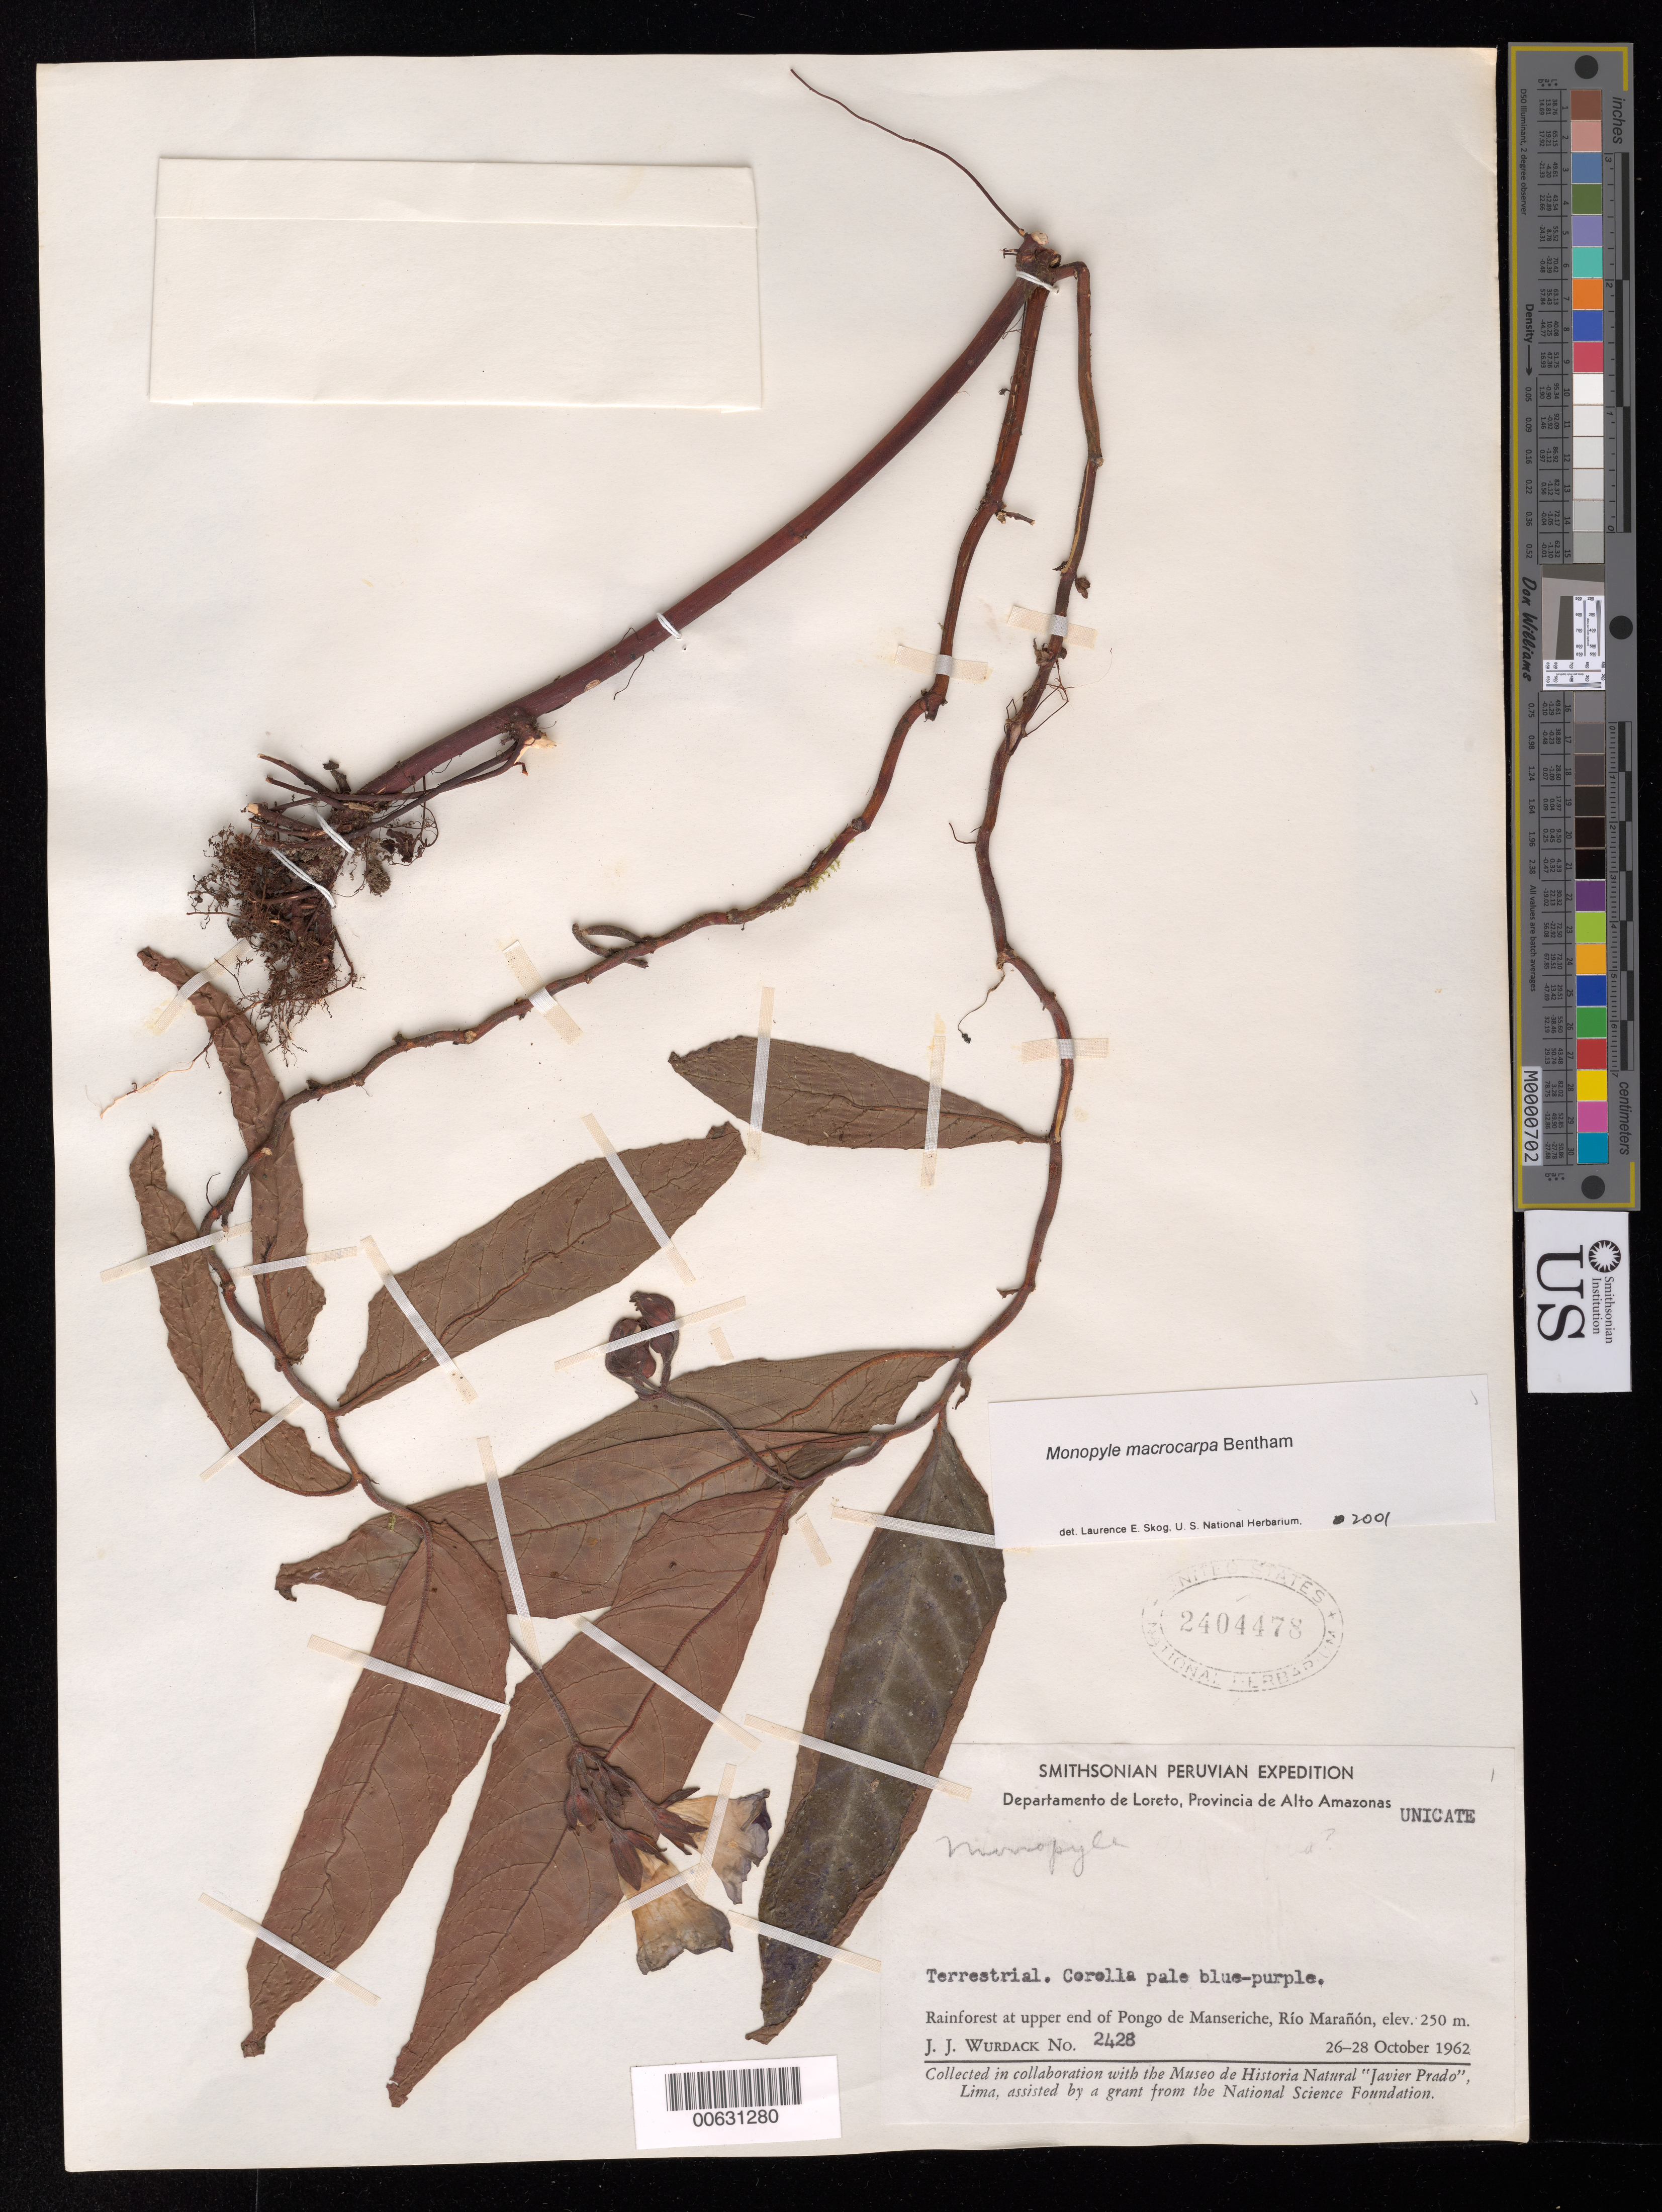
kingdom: Plantae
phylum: Tracheophyta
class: Magnoliopsida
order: Lamiales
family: Gesneriaceae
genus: Monopyle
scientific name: Monopyle macrocarpa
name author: Benth.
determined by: Skog, Laurence E.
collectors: J. J. Wurdack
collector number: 2428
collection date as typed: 26-28 Oct 1962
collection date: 1962-10-26/1962-10-28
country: Peru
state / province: Loreto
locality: Prov. Alto Amazonas, at upper end of Pongo de Manseriche, Rio Marañón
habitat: Rainforest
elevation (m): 250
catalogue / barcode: US 2404478